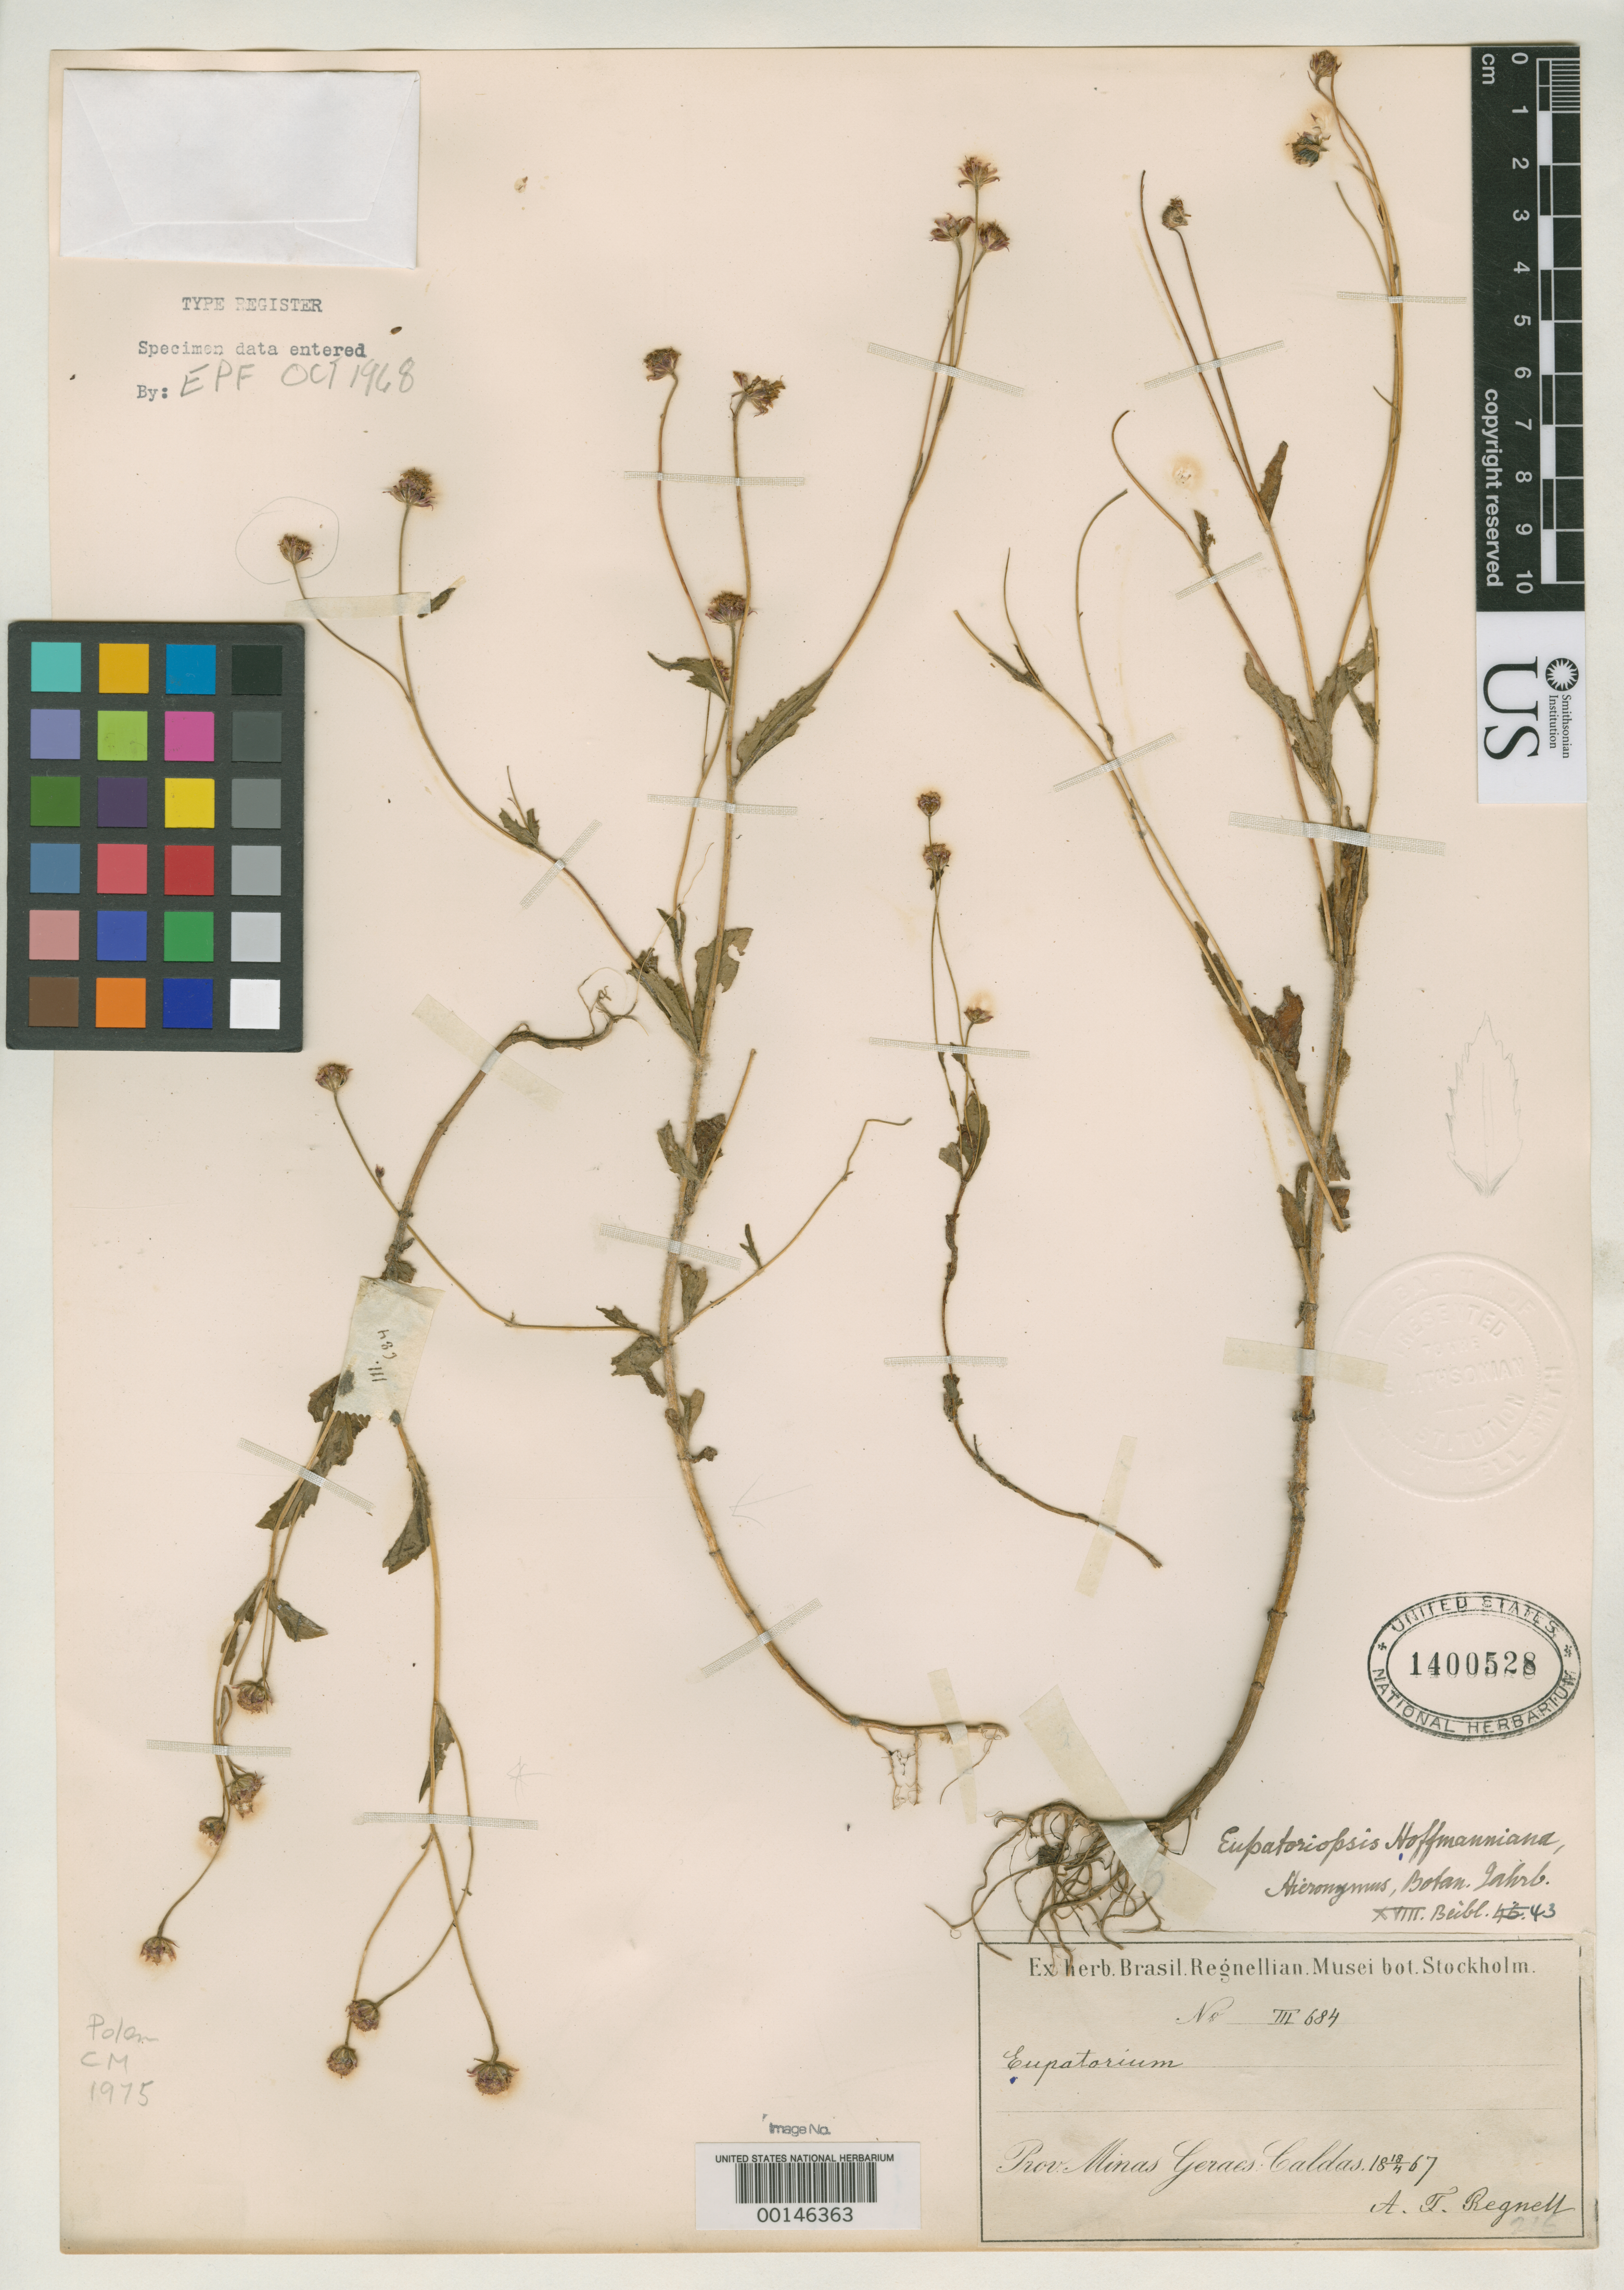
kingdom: Plantae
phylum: Tracheophyta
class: Magnoliopsida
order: Asterales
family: Asteraceae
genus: Eupatoriopsis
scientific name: Eupatoriopsis hoffmanniana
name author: Hieron.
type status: Type Collection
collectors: A. F. Regnell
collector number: III 684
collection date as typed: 18 Apr 1867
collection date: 1867-04-18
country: Brazil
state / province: Minas Gerais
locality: Caldas.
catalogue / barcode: US 1400528